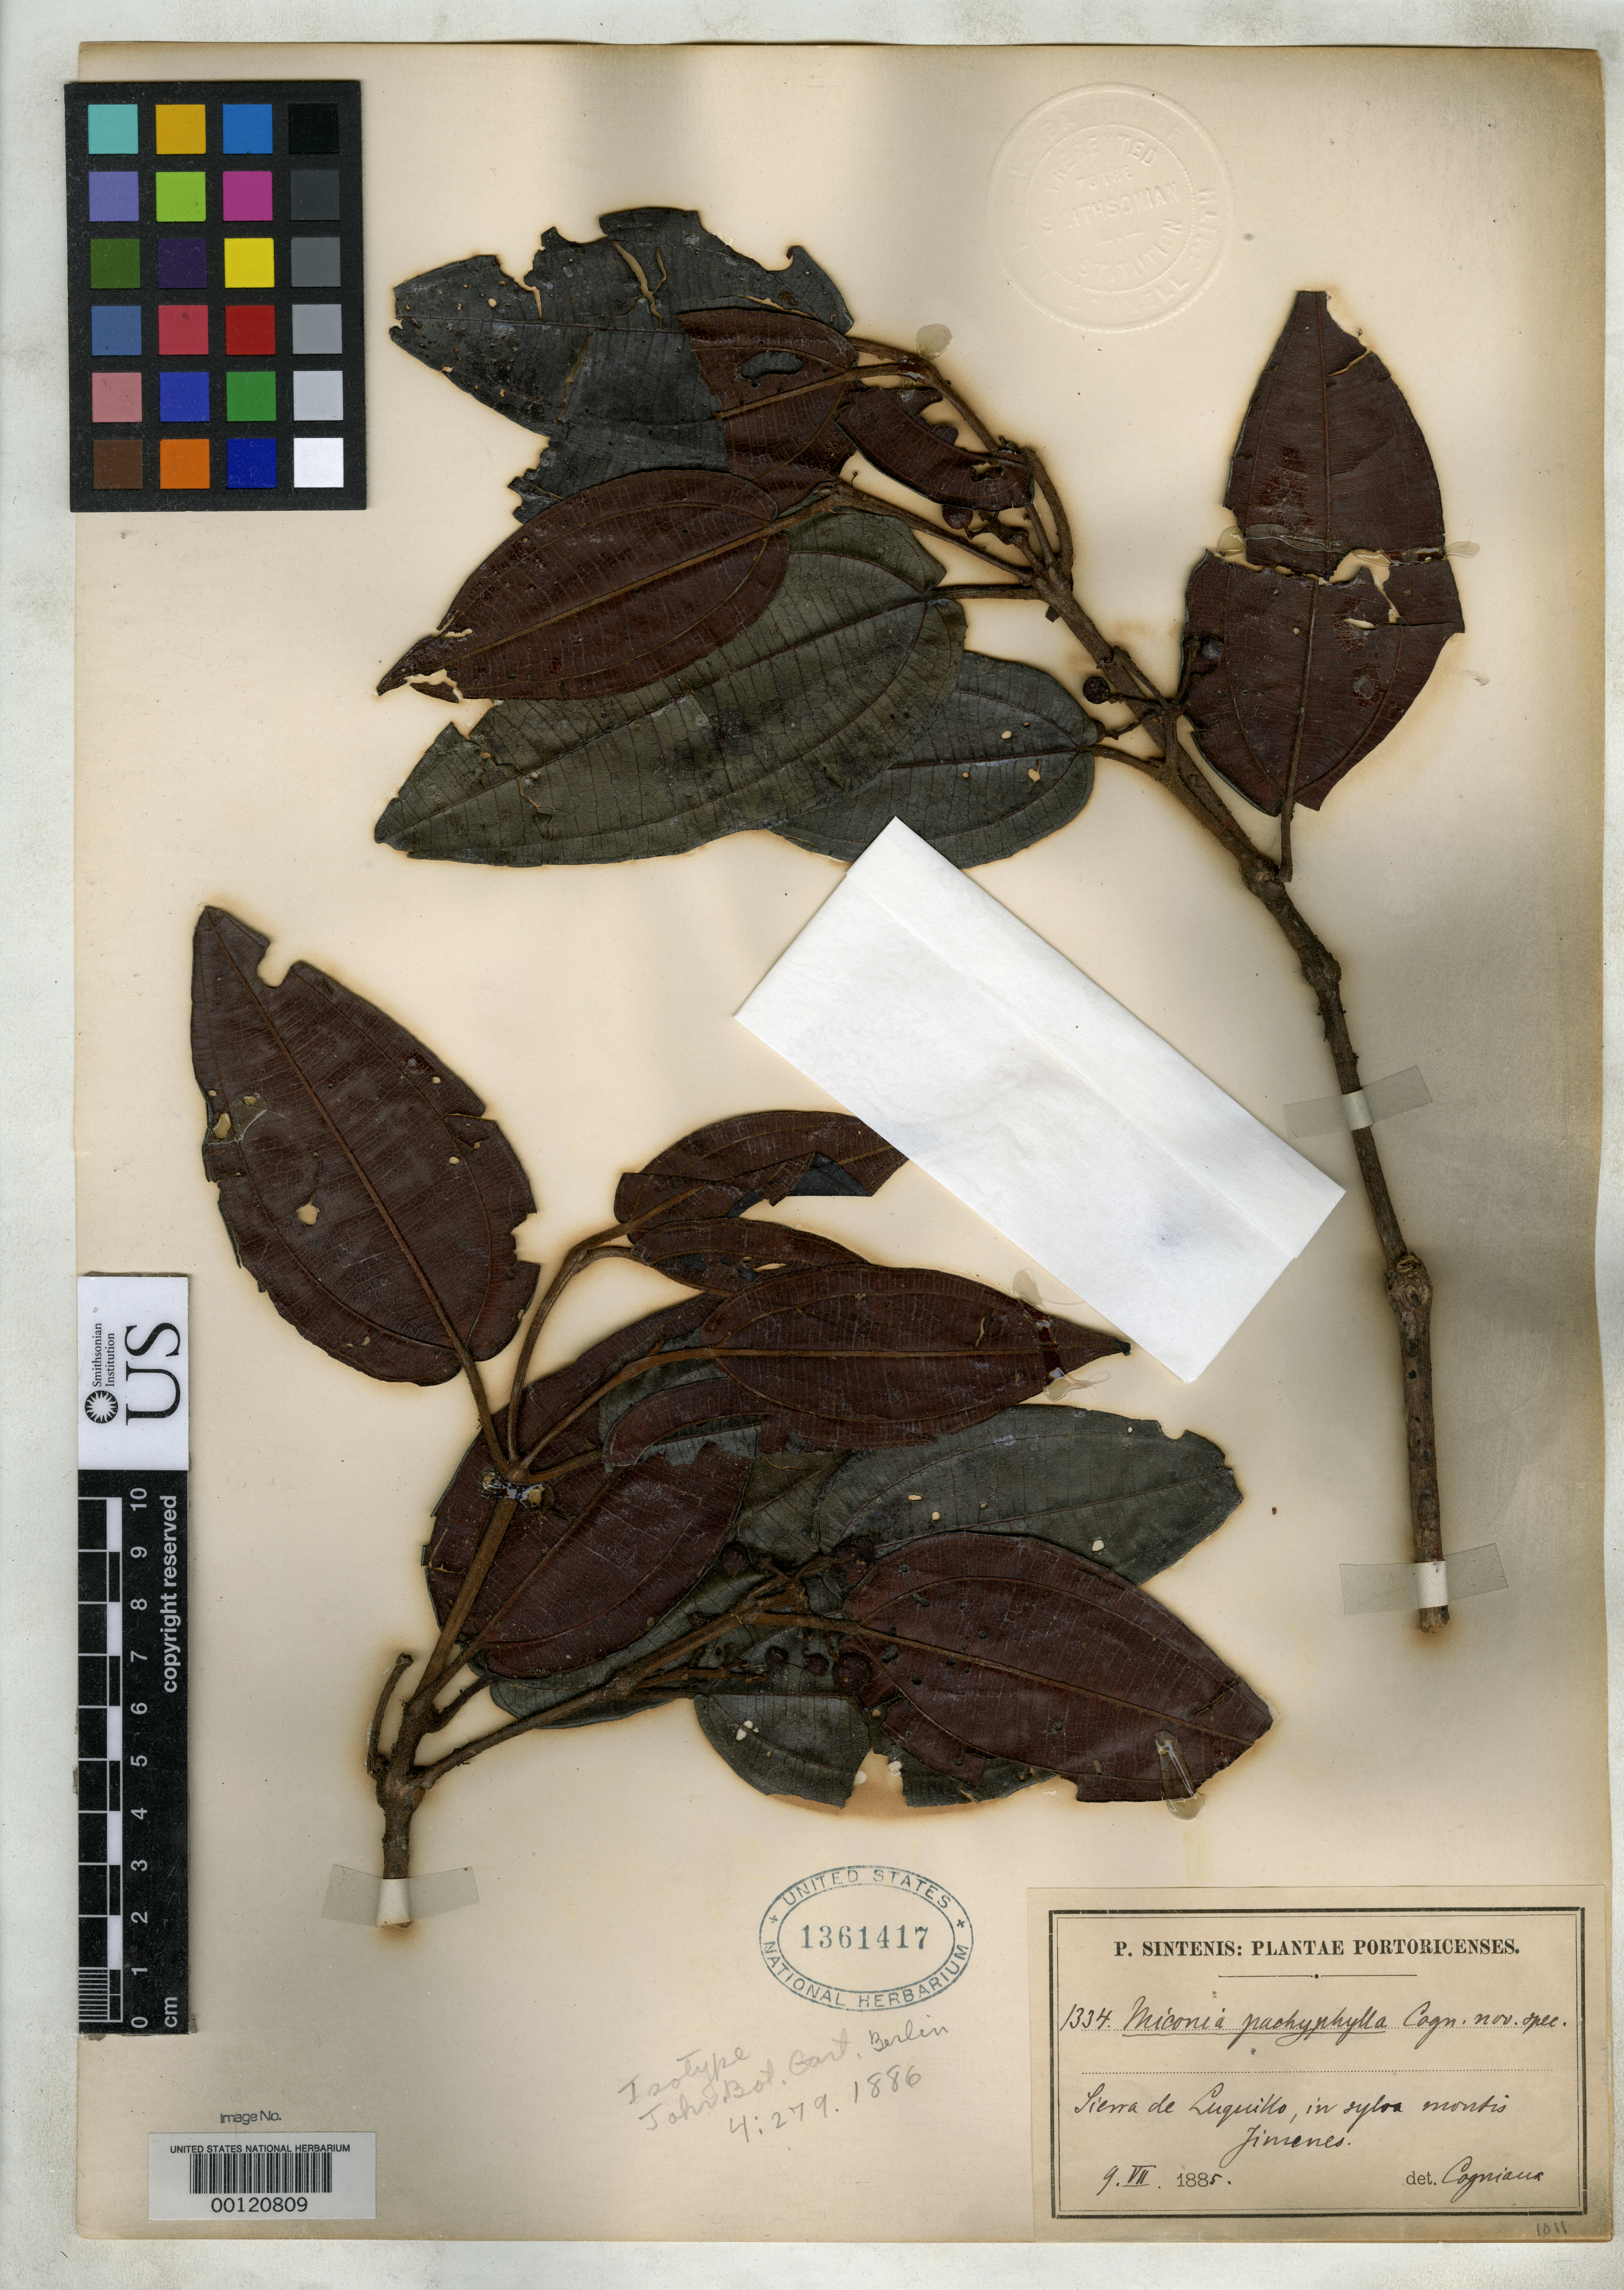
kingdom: Plantae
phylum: Tracheophyta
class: Magnoliopsida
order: Myrtales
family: Melastomataceae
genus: Miconia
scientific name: Miconia pachyphylla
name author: Cogn.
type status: Isosyntype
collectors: P. Sintenis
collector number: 1334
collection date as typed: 09 Jul 1885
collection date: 1885-07-09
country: Puerto Rico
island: Greater Antilles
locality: Sierra de Luquillo, Jimenes.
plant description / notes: Specimen ex John Donnell Smith herbarium.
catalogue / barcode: US 1361417